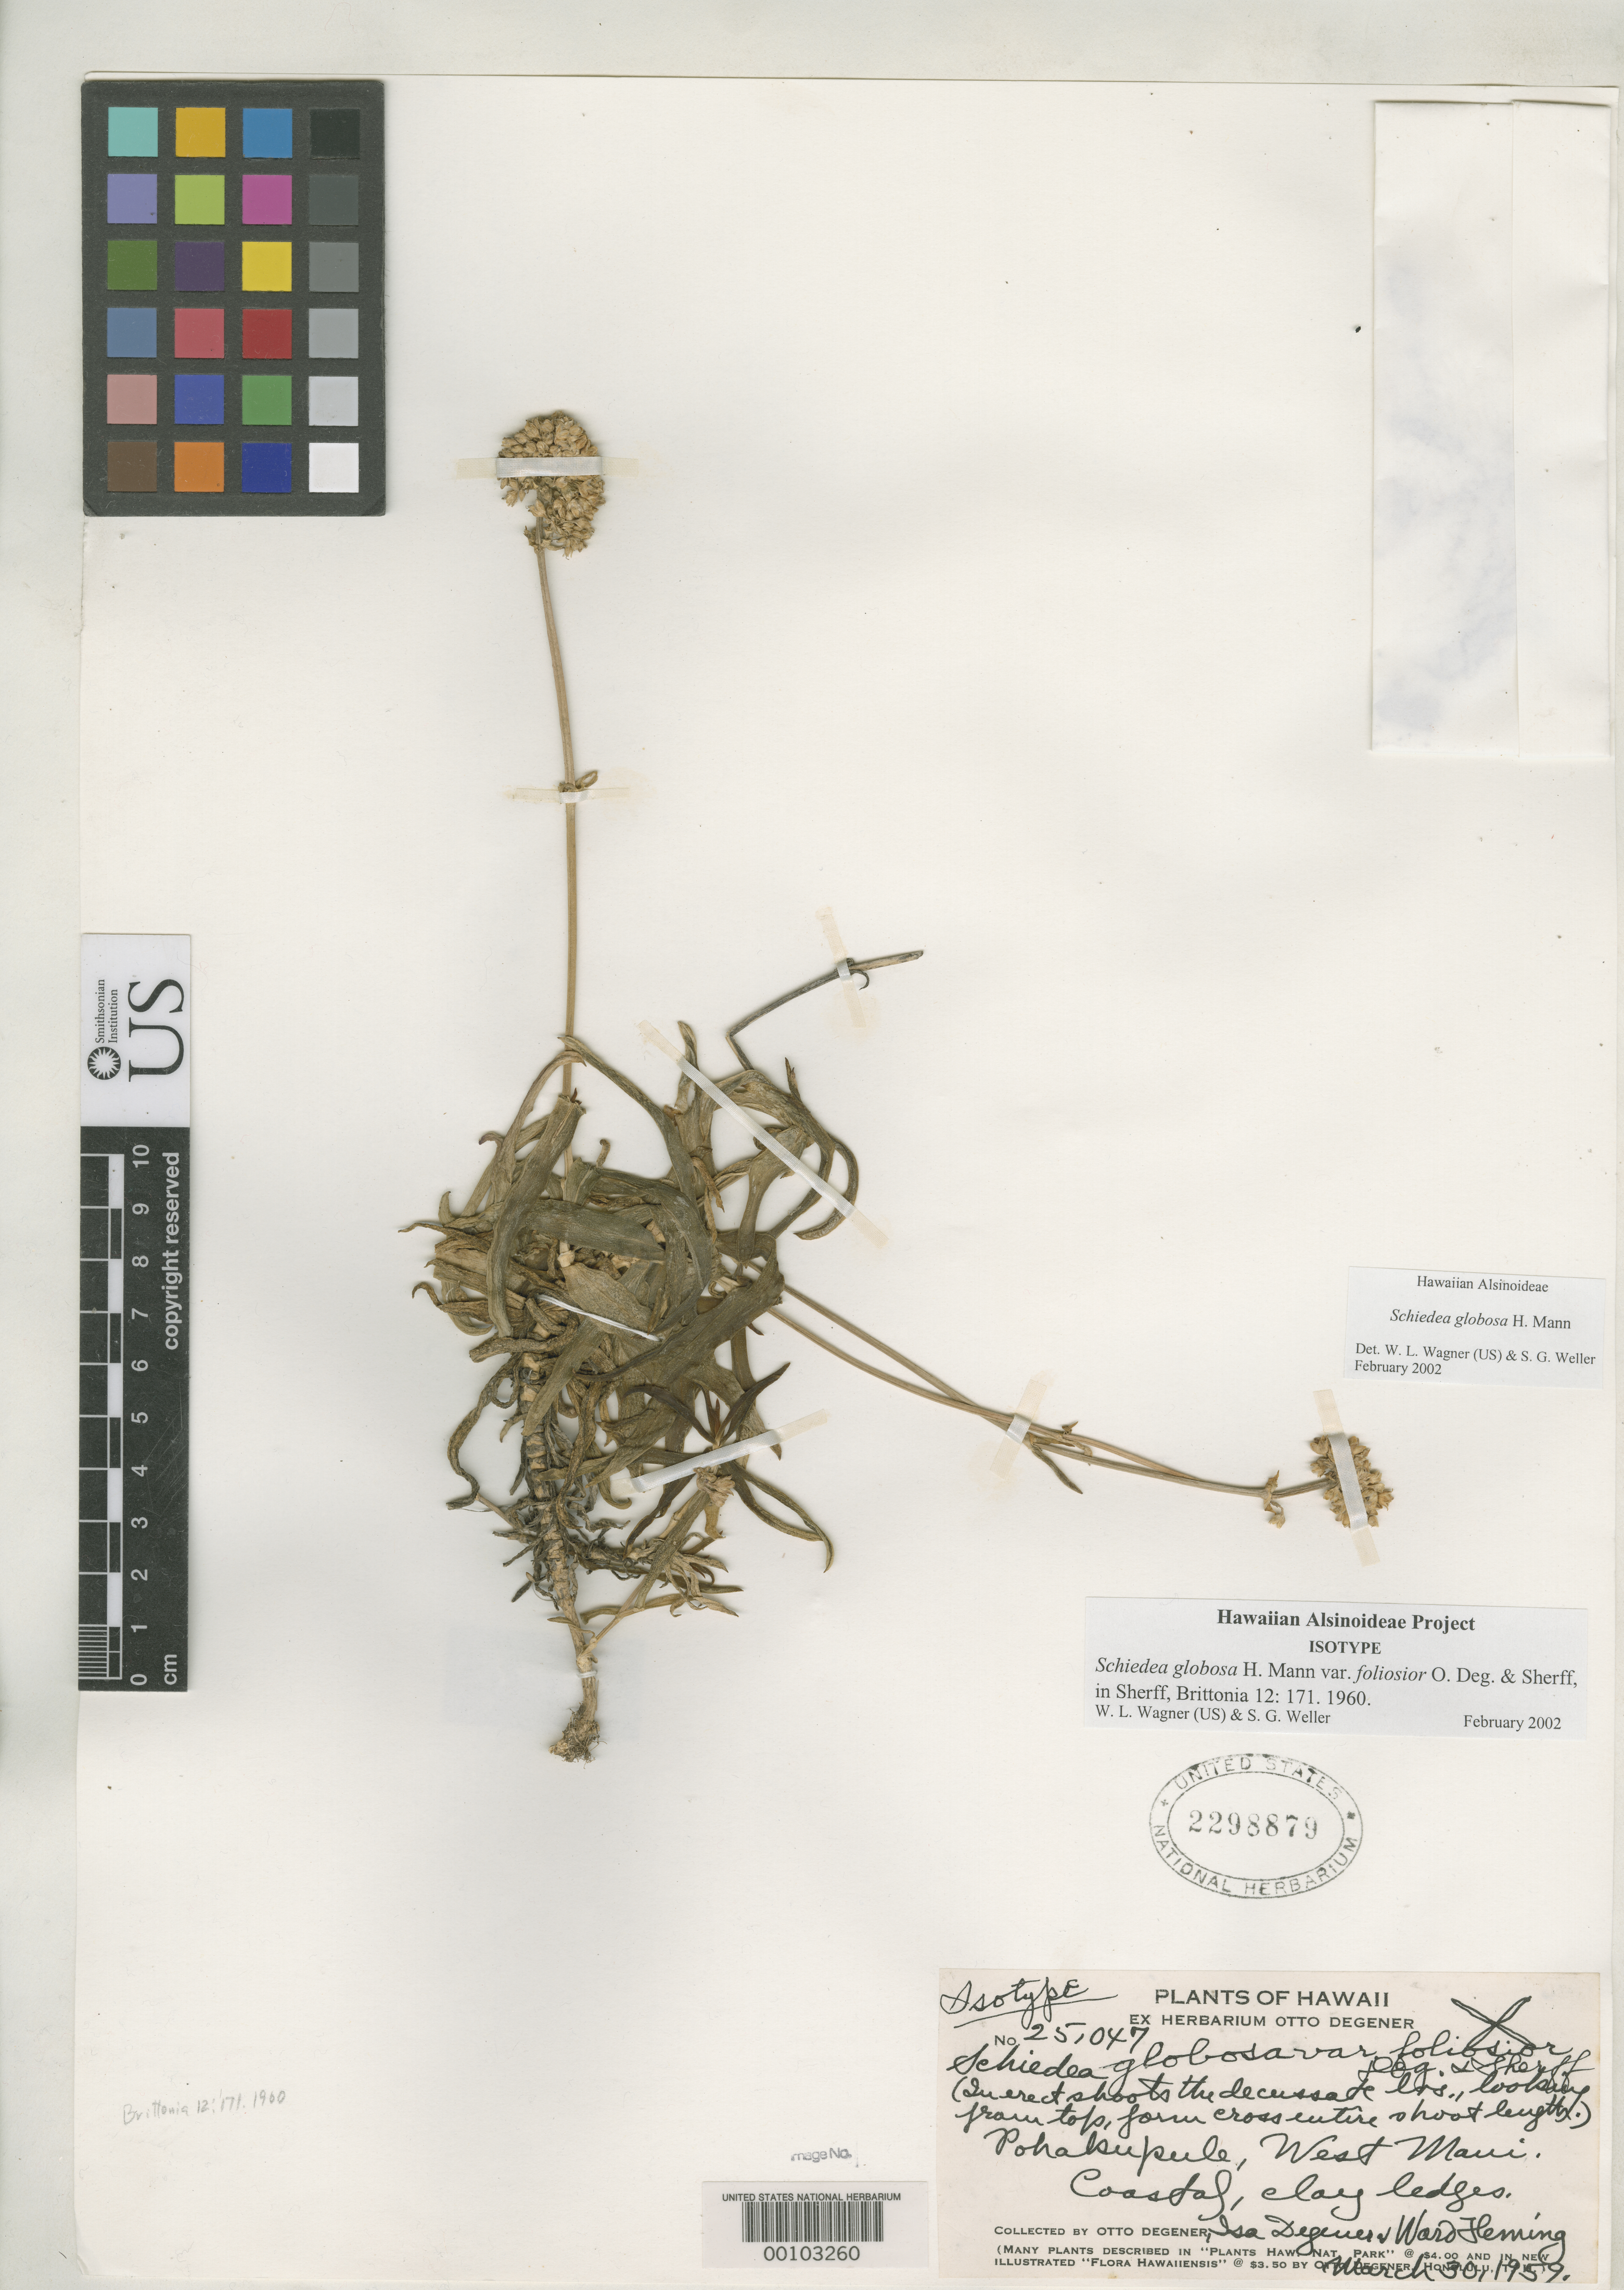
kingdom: Plantae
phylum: Tracheophyta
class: Magnoliopsida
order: Caryophyllales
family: Caryophyllaceae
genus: Schiedea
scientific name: Schiedea globosa var. foliosior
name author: O. Deg. & Sherff in Sherff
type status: Isotype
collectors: O. Degener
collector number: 25047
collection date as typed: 30 Mar 1959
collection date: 1959-03-30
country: United States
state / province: Hawaii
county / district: Maui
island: Maui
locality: Pohakupule.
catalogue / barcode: US 2298879